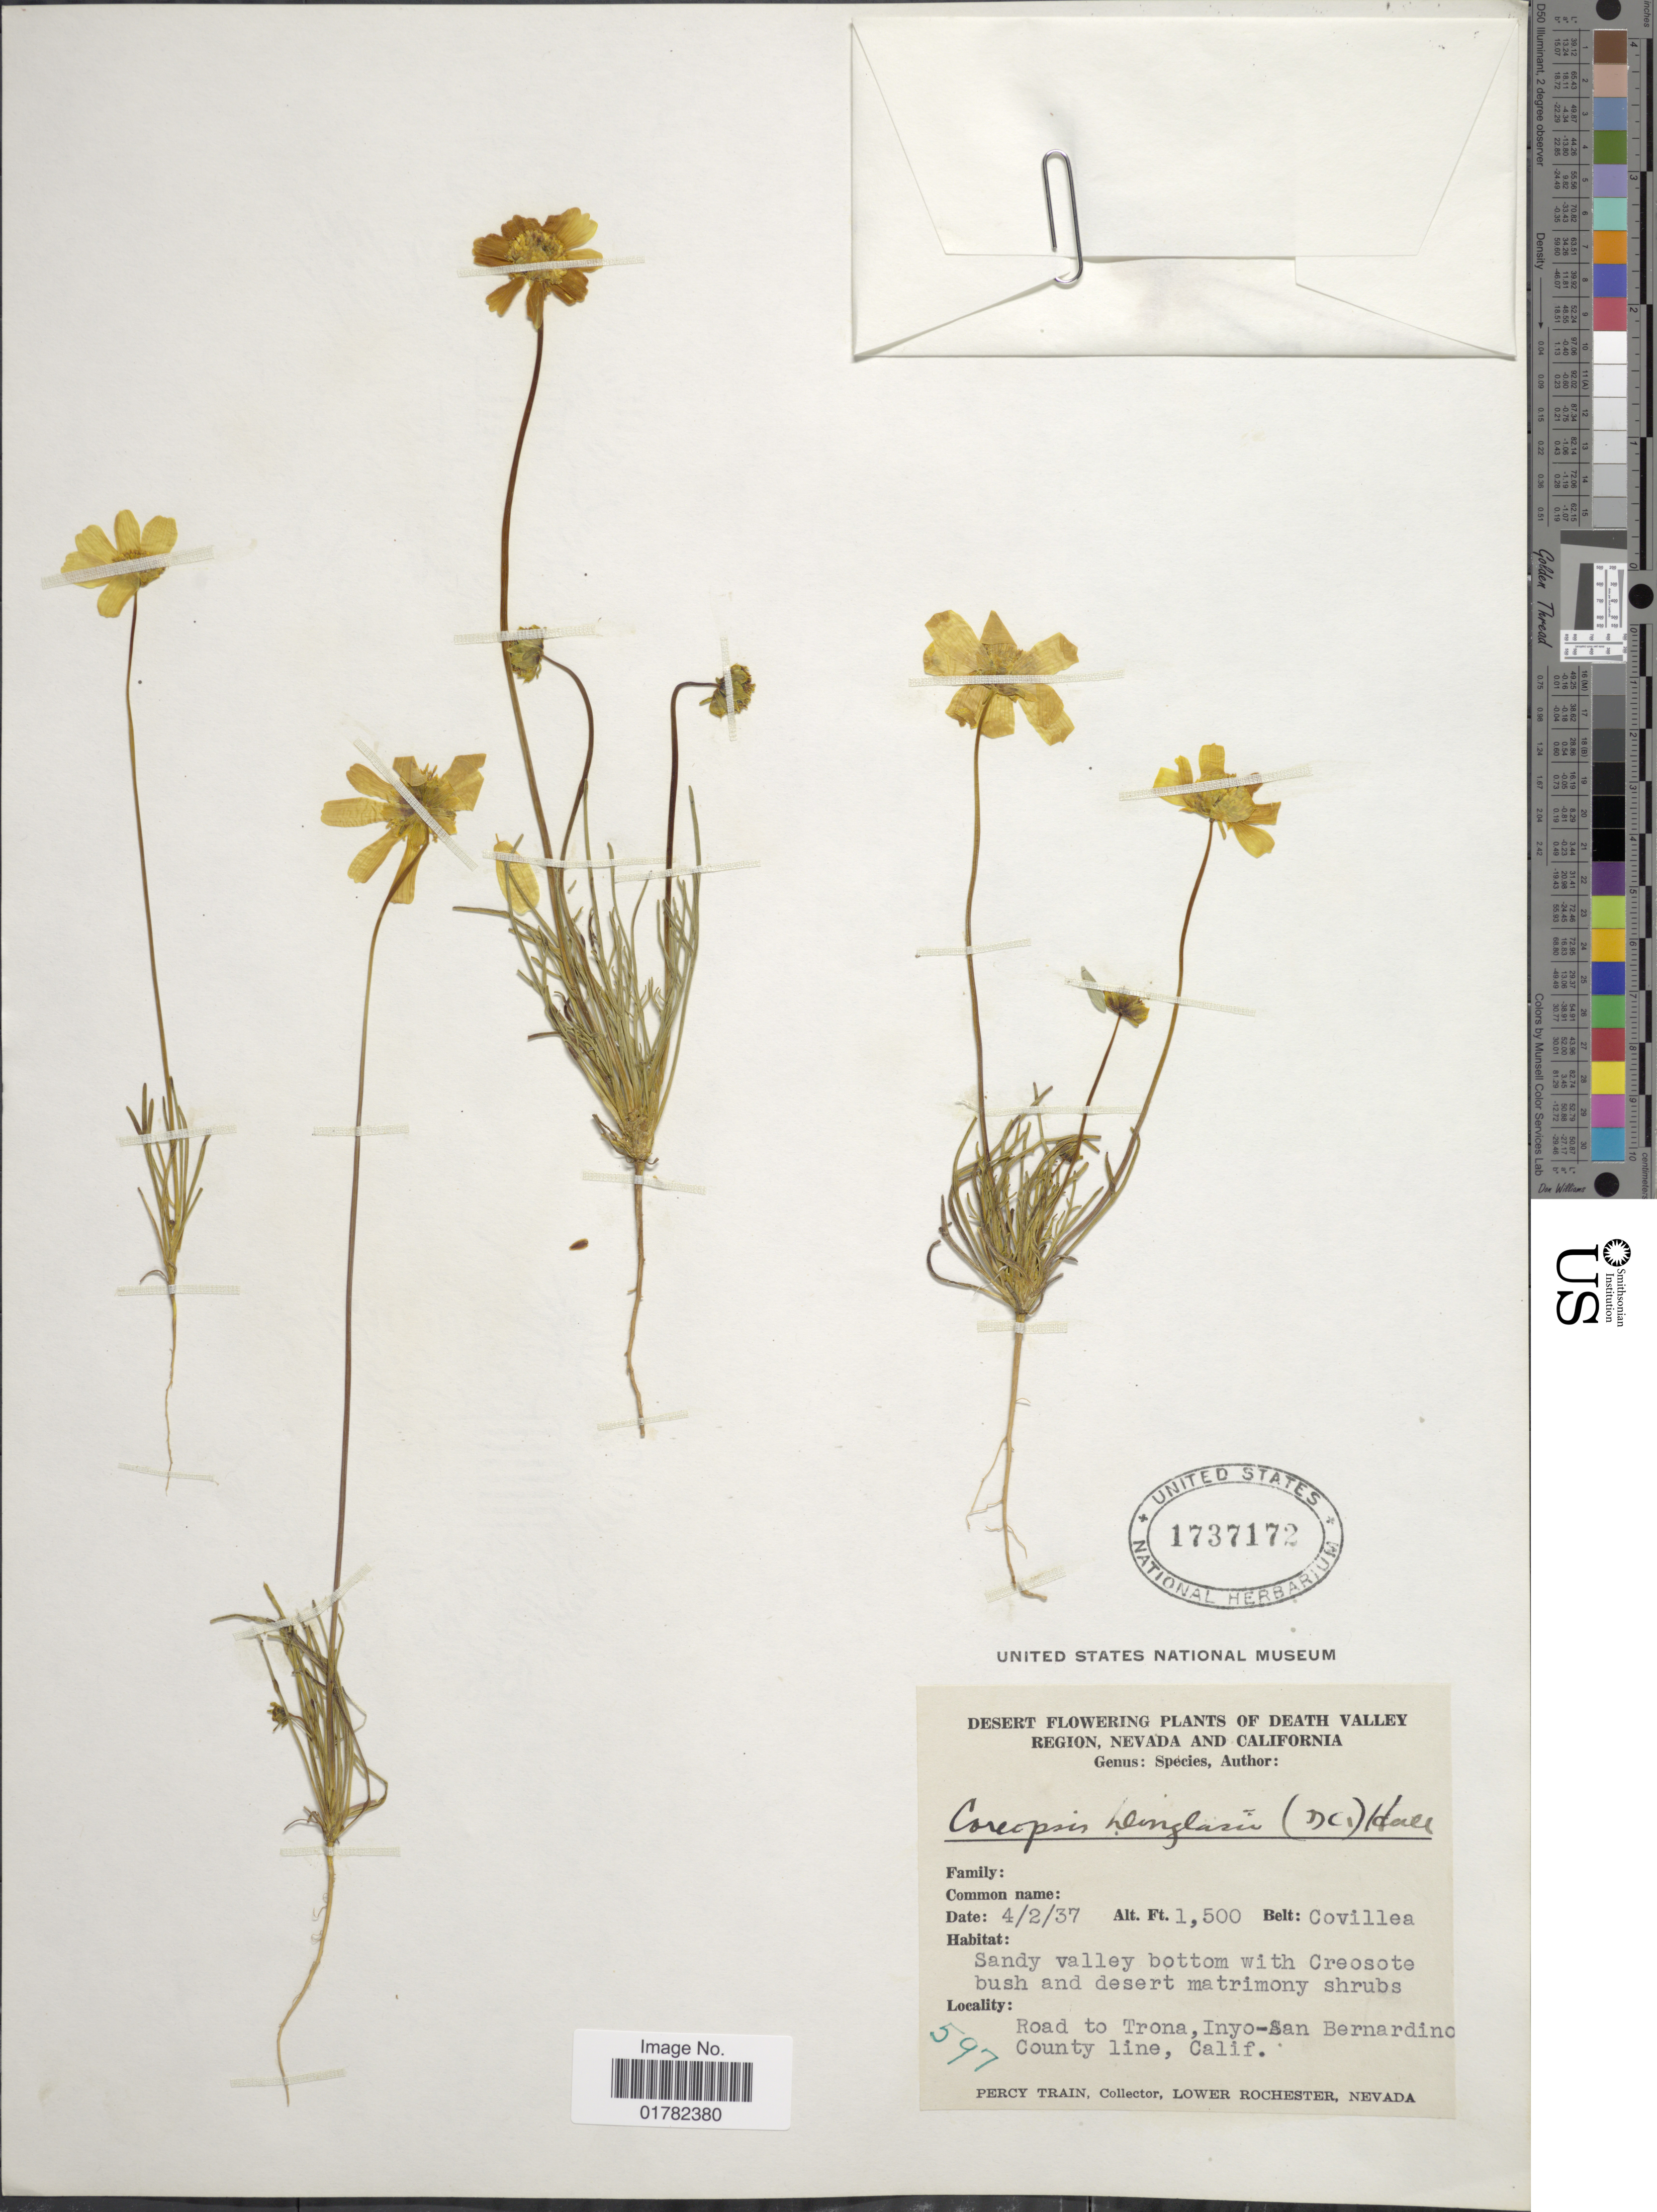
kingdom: Plantae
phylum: Tracheophyta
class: Magnoliopsida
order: Asterales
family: Asteraceae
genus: Coreopsis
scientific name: Coreopsis douglasii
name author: (DC.) H.M. Hall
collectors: P. Train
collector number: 597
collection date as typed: Transcribed d/m/y: 2/4/37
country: United States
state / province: California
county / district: Inyo/San Bernardino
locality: Desert of Death Valley Region, road to Trona, Inyo-San Bernardino County line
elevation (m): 457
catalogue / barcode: US 1737172